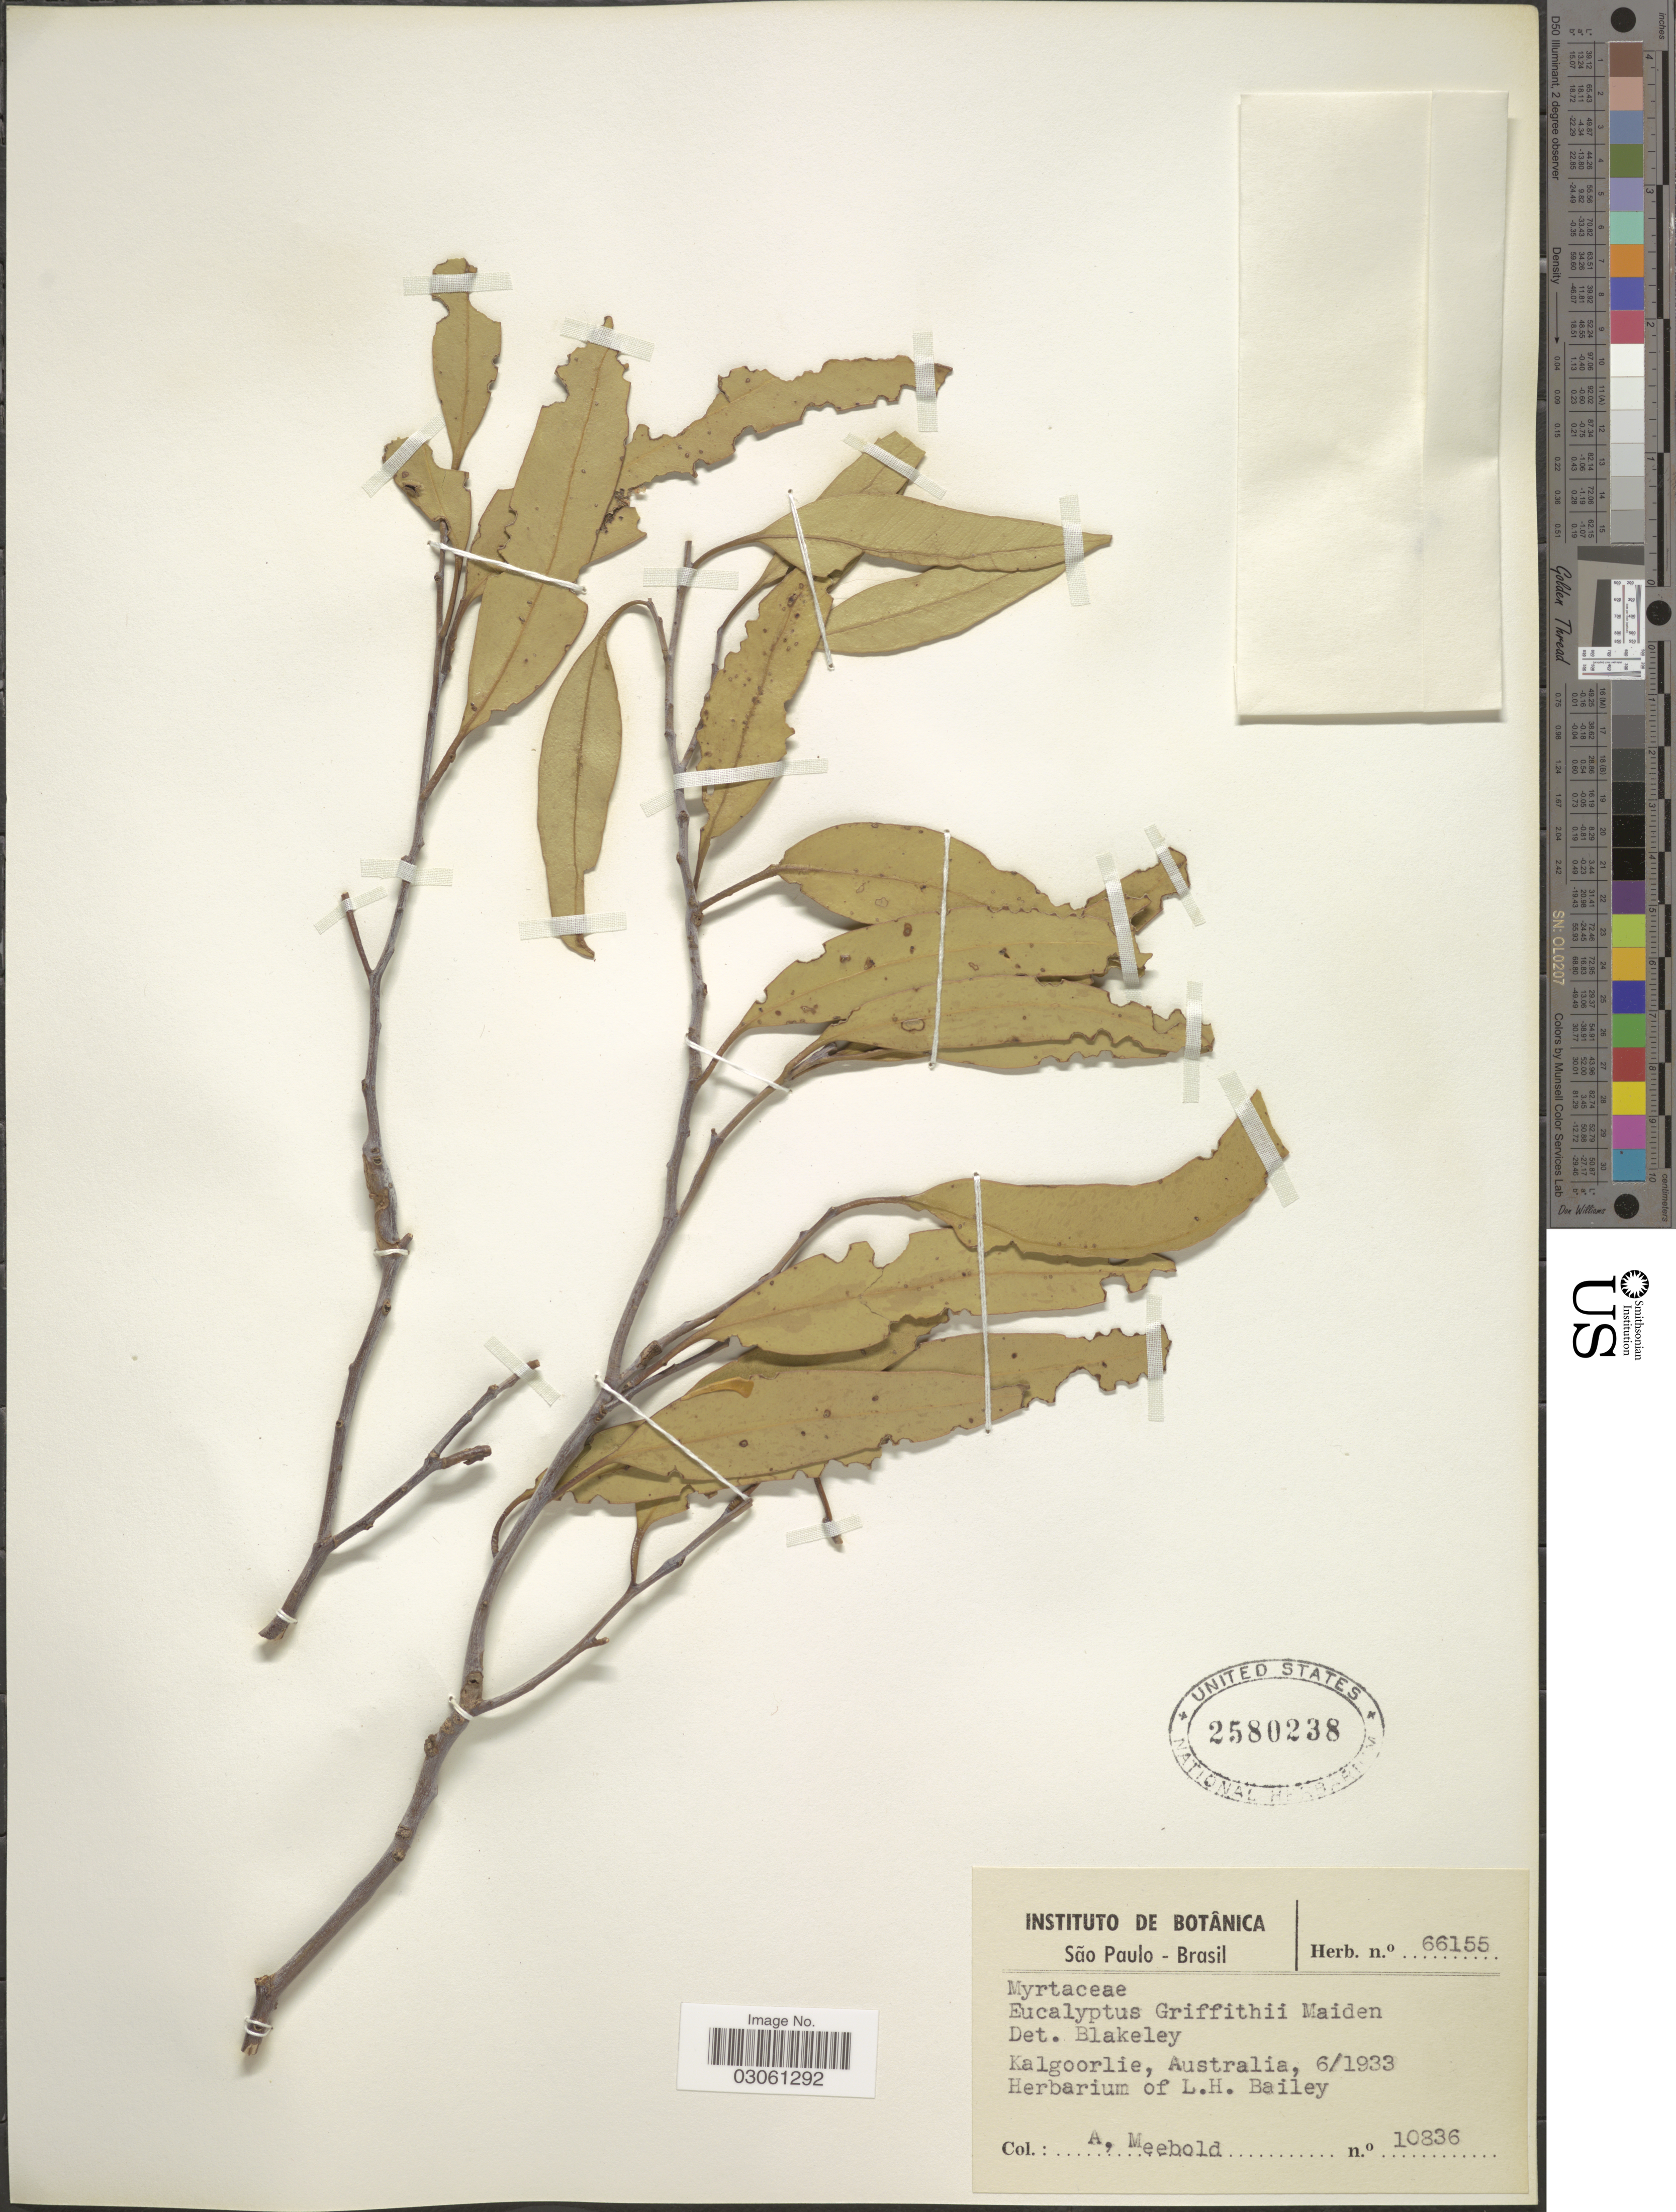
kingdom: Plantae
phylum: Tracheophyta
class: Magnoliopsida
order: Myrtales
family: Myrtaceae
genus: Eucalyptus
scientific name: Eucalyptus griffithsii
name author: Maiden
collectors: A. Meebold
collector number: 10836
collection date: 1933-06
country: Australia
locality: Kalgoorlie.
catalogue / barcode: US 2580238